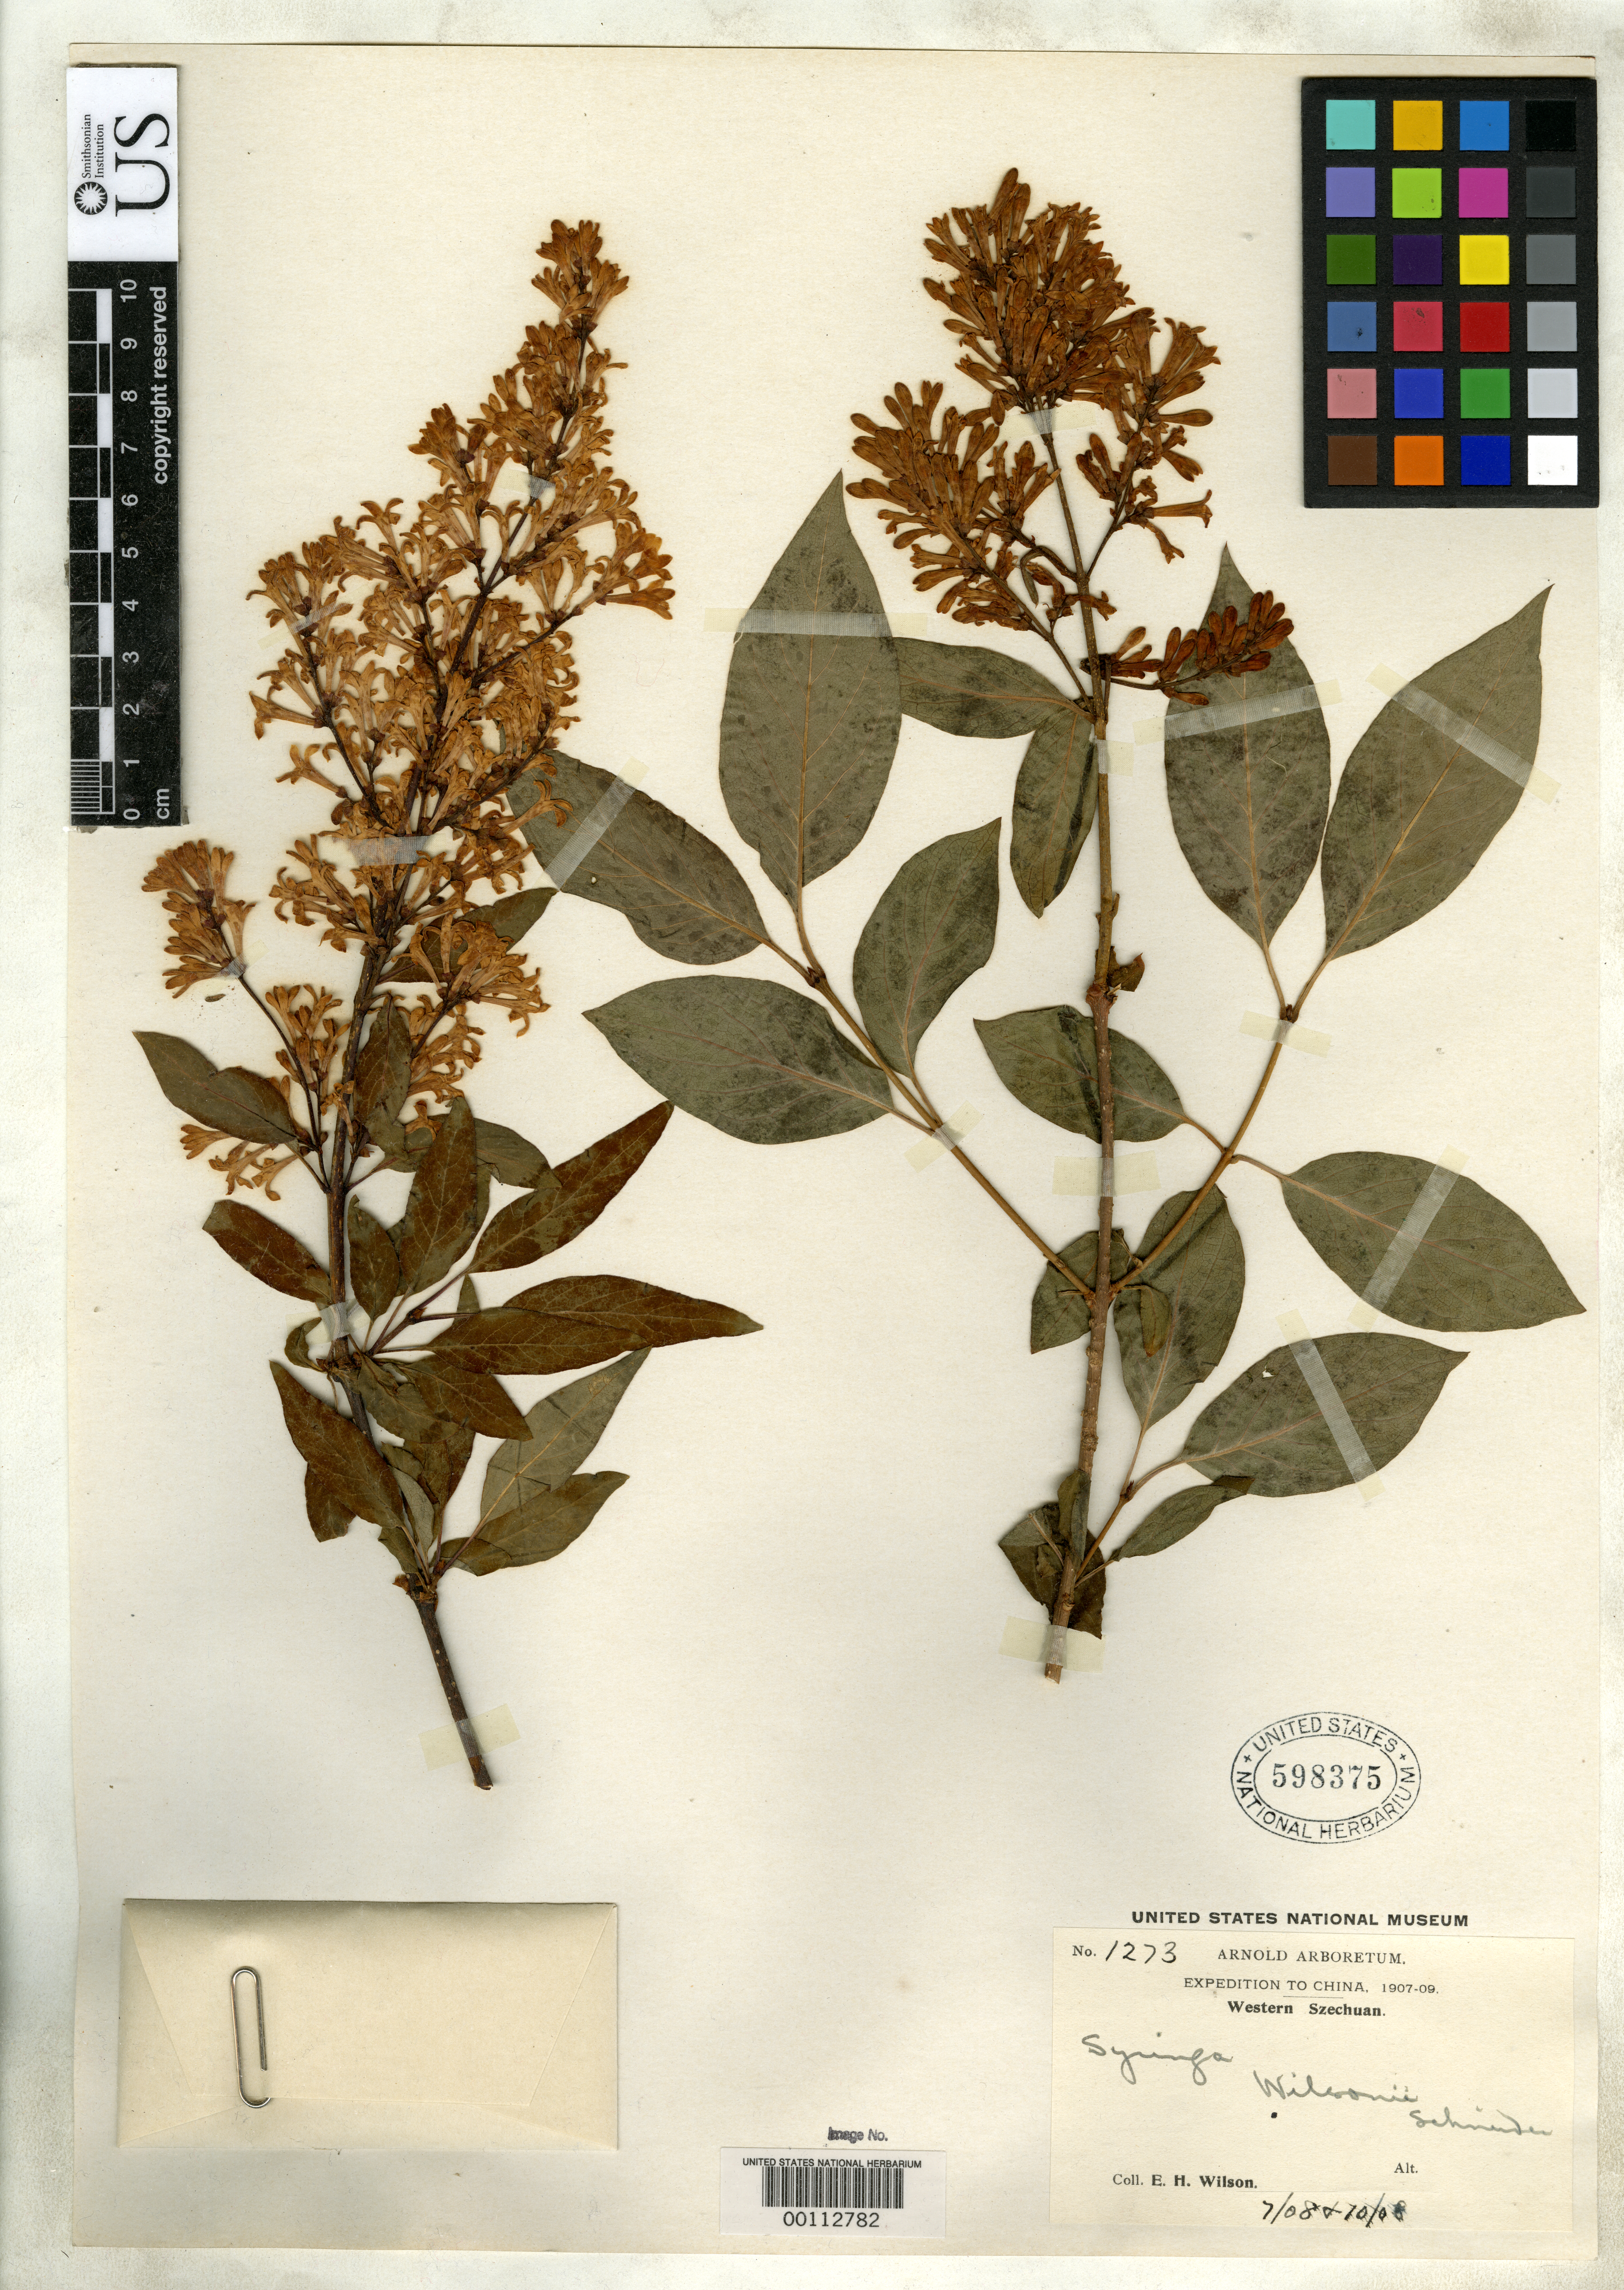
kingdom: Plantae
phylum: Tracheophyta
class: Magnoliopsida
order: Lamiales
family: Oleaceae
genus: Syringa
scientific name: Syringa wilsonii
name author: C.K. Schneid. in Sarg.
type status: Isotype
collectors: E. H. Wilson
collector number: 1273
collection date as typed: Jun 1908 to -- Oct 1908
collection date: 1908-06/1908-10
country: China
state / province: Sichuan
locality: Jachien-lu, western part of province.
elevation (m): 2500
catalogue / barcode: US 598375